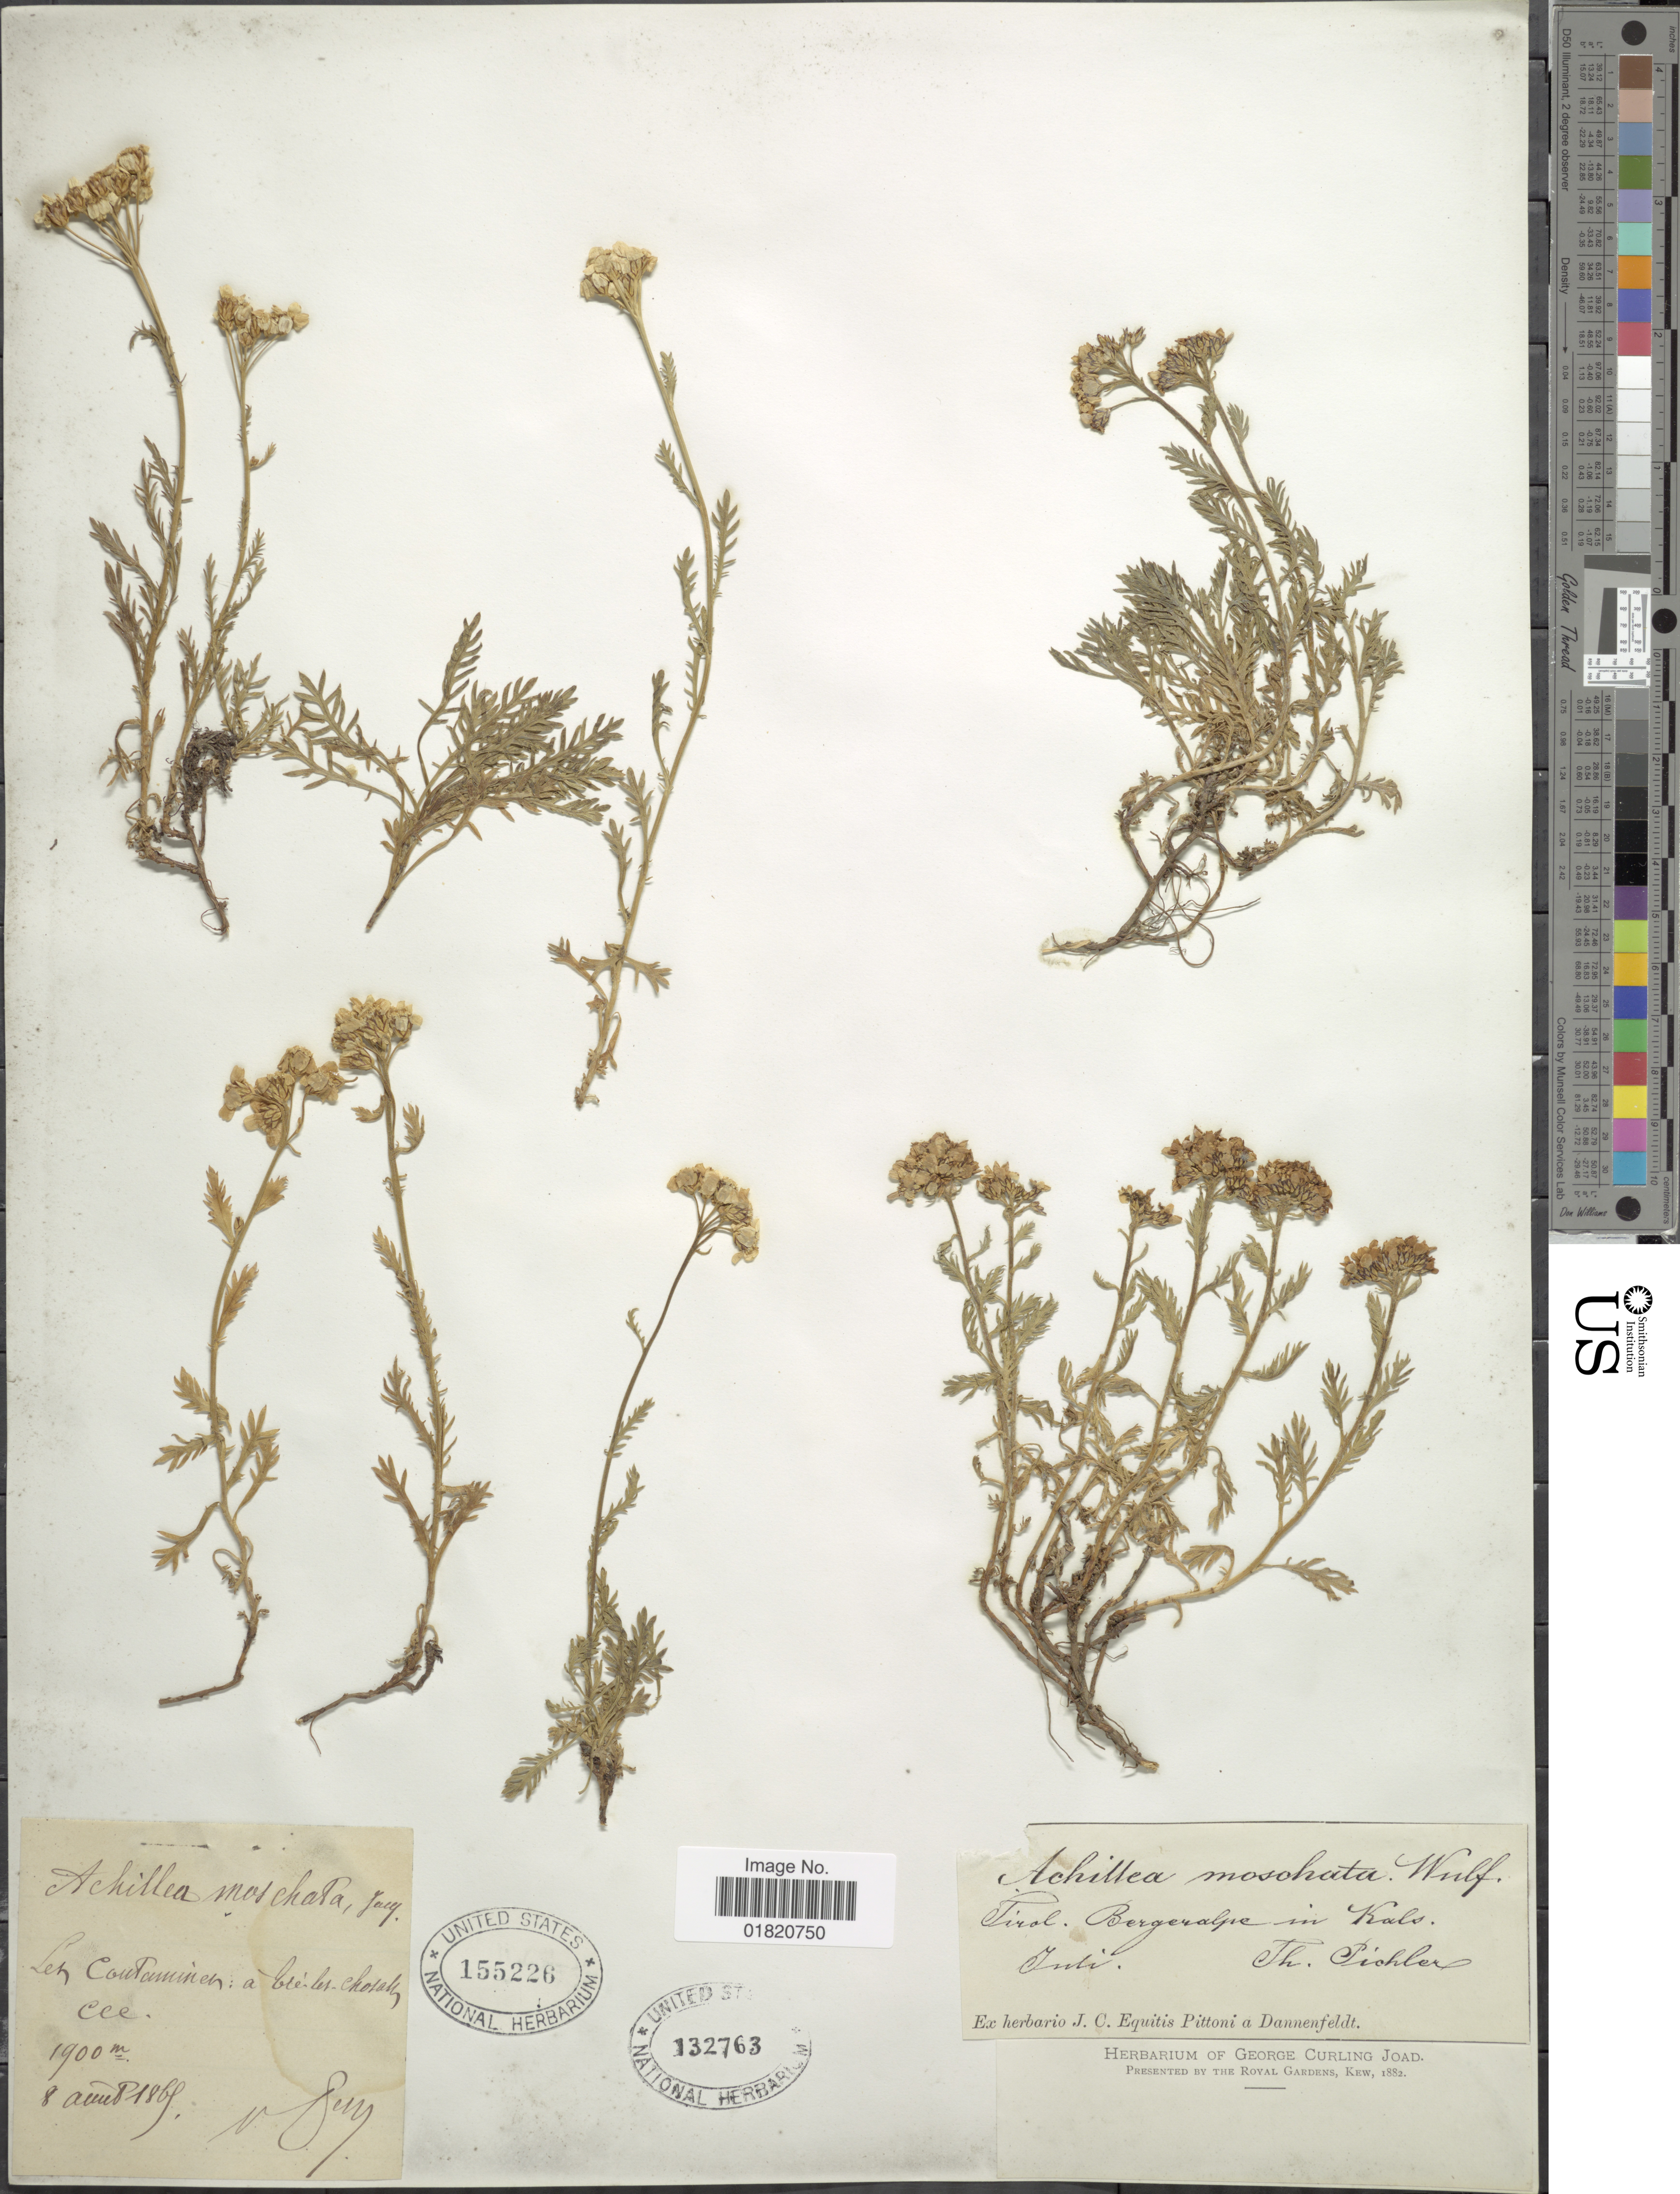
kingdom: Plantae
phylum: Tracheophyta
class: Magnoliopsida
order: Asterales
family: Asteraceae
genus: Achillea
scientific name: Achillea moschata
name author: Wulfen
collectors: T. Pichler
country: Austria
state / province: Tirol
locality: Bergeralpe in Kals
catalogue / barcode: US 132763